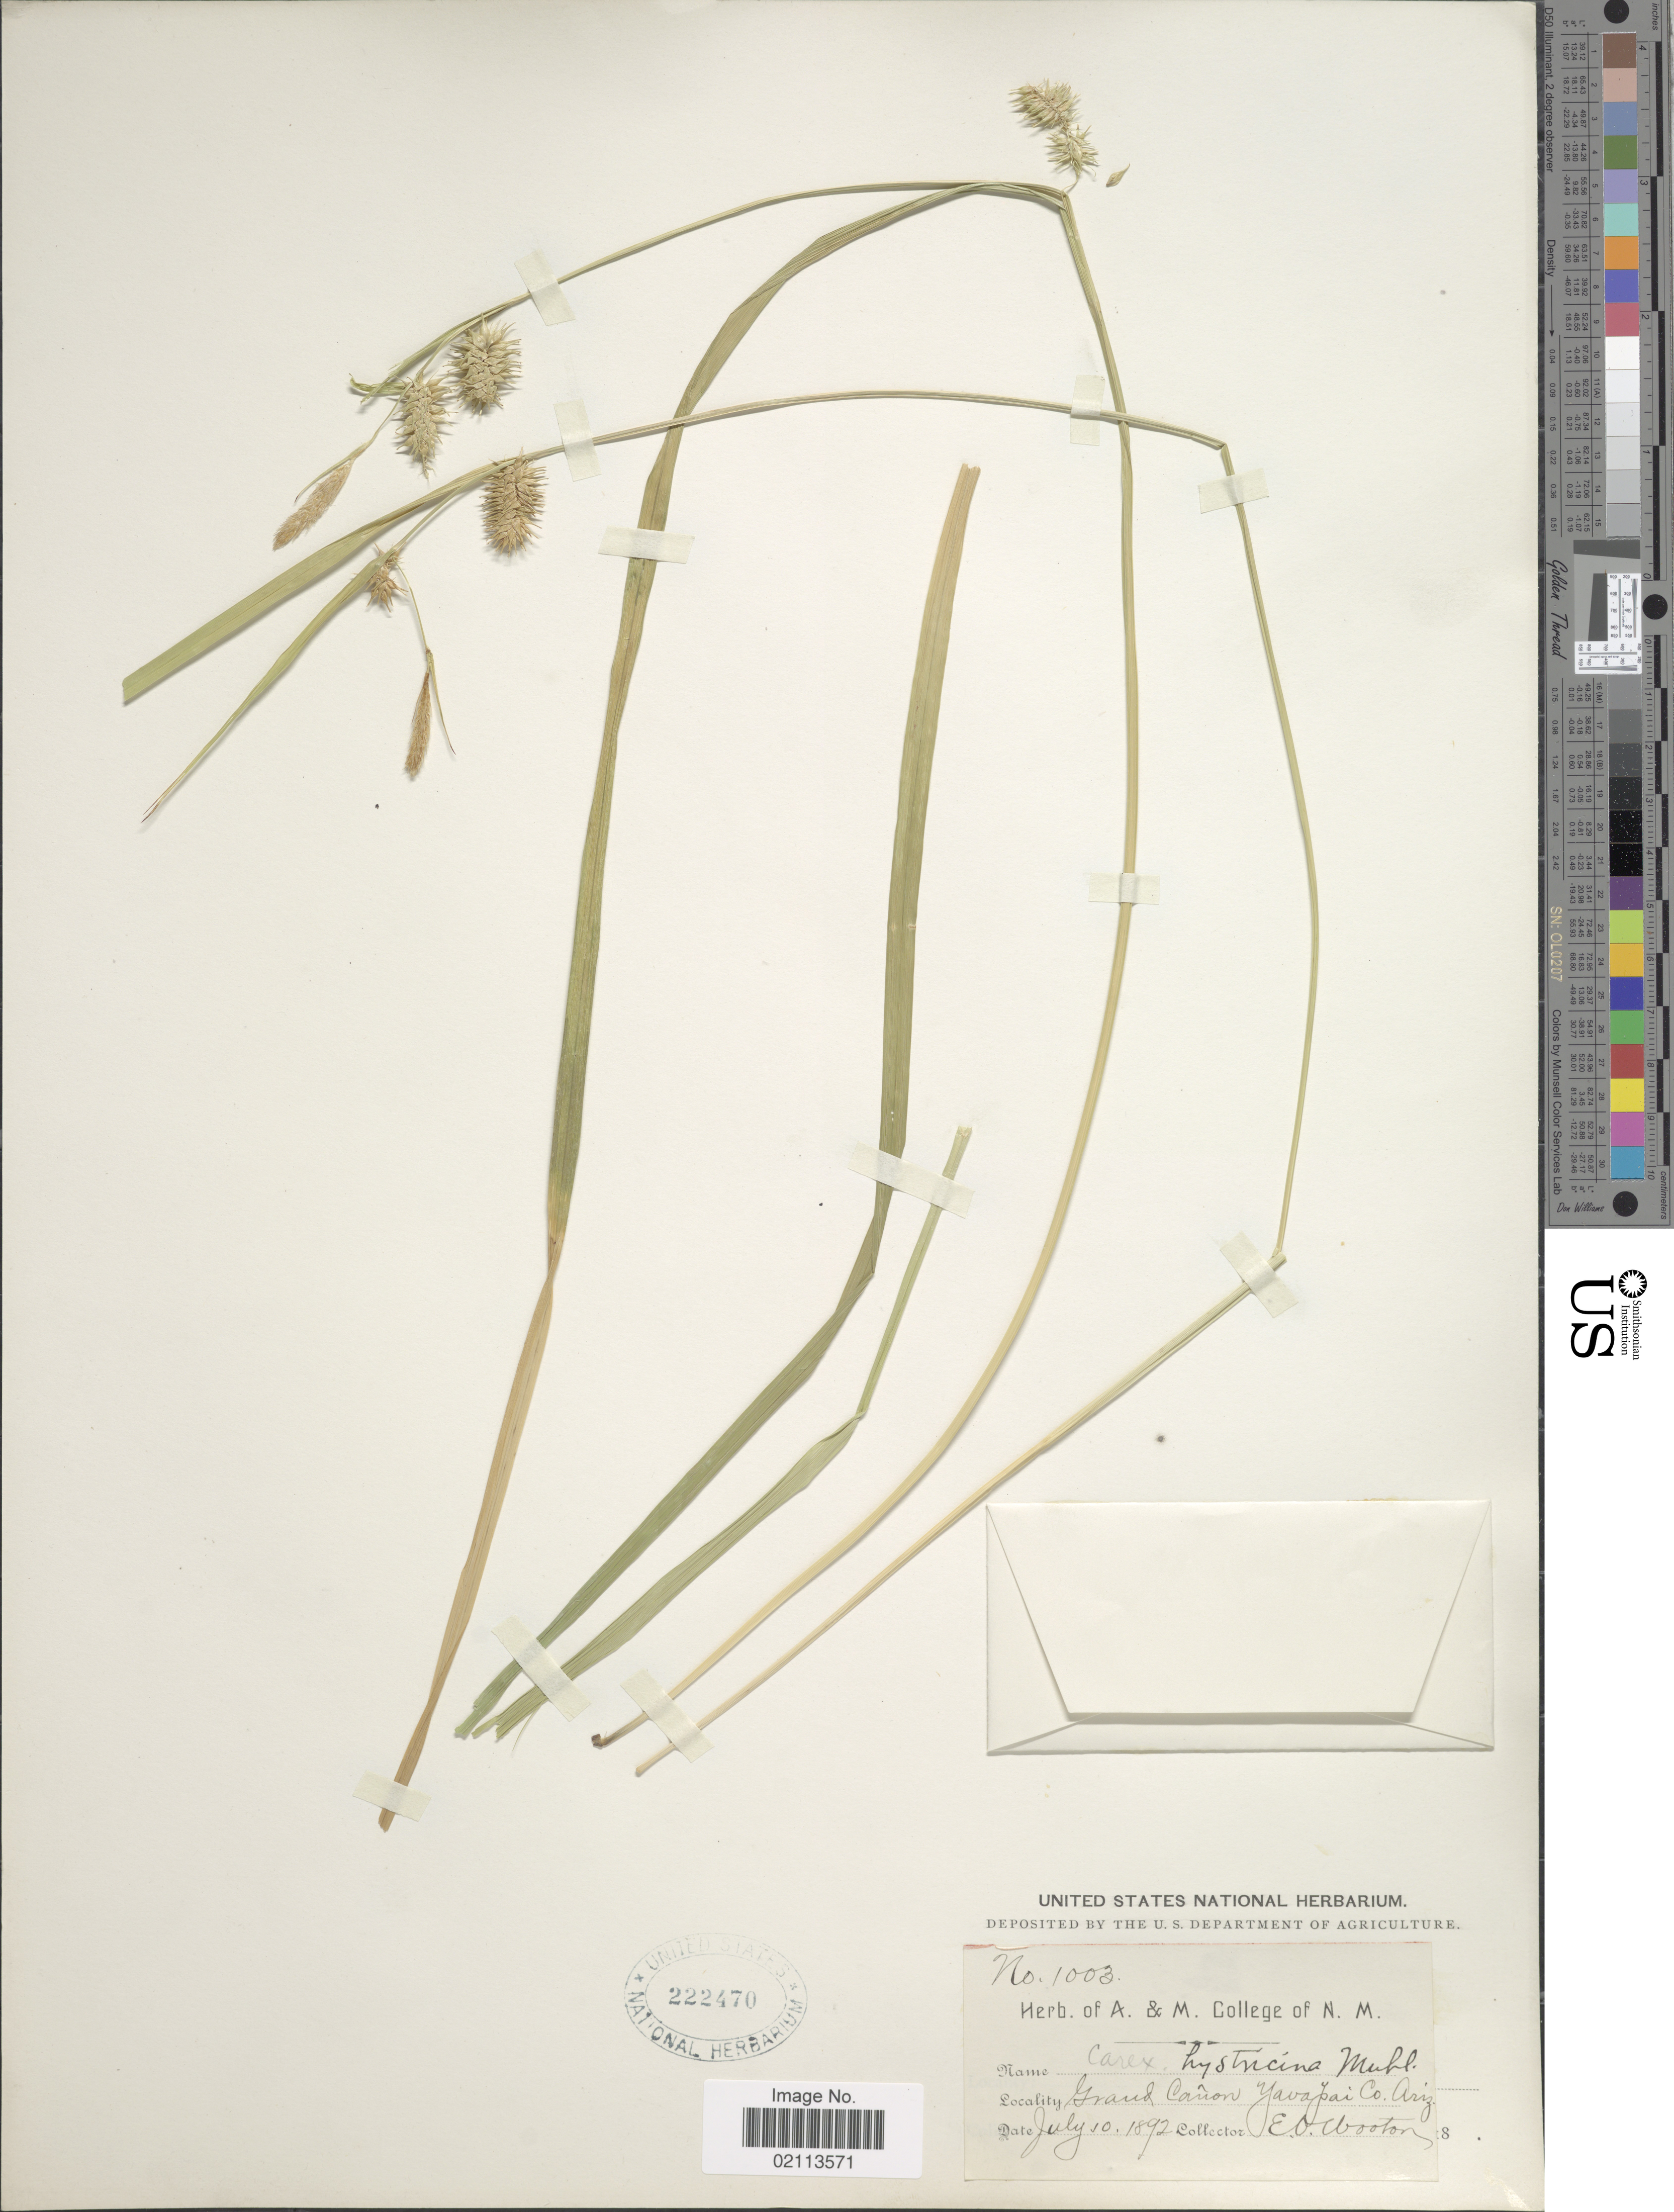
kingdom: Plantae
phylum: Tracheophyta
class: Liliopsida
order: Poales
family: Cyperaceae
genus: Carex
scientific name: Carex hystericina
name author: Muhl. ex Willd.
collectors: E. O. Wooton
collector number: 1003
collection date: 1892-07-10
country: United States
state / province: Arizona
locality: Grand Cañon Yavapai Co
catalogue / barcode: US 222470